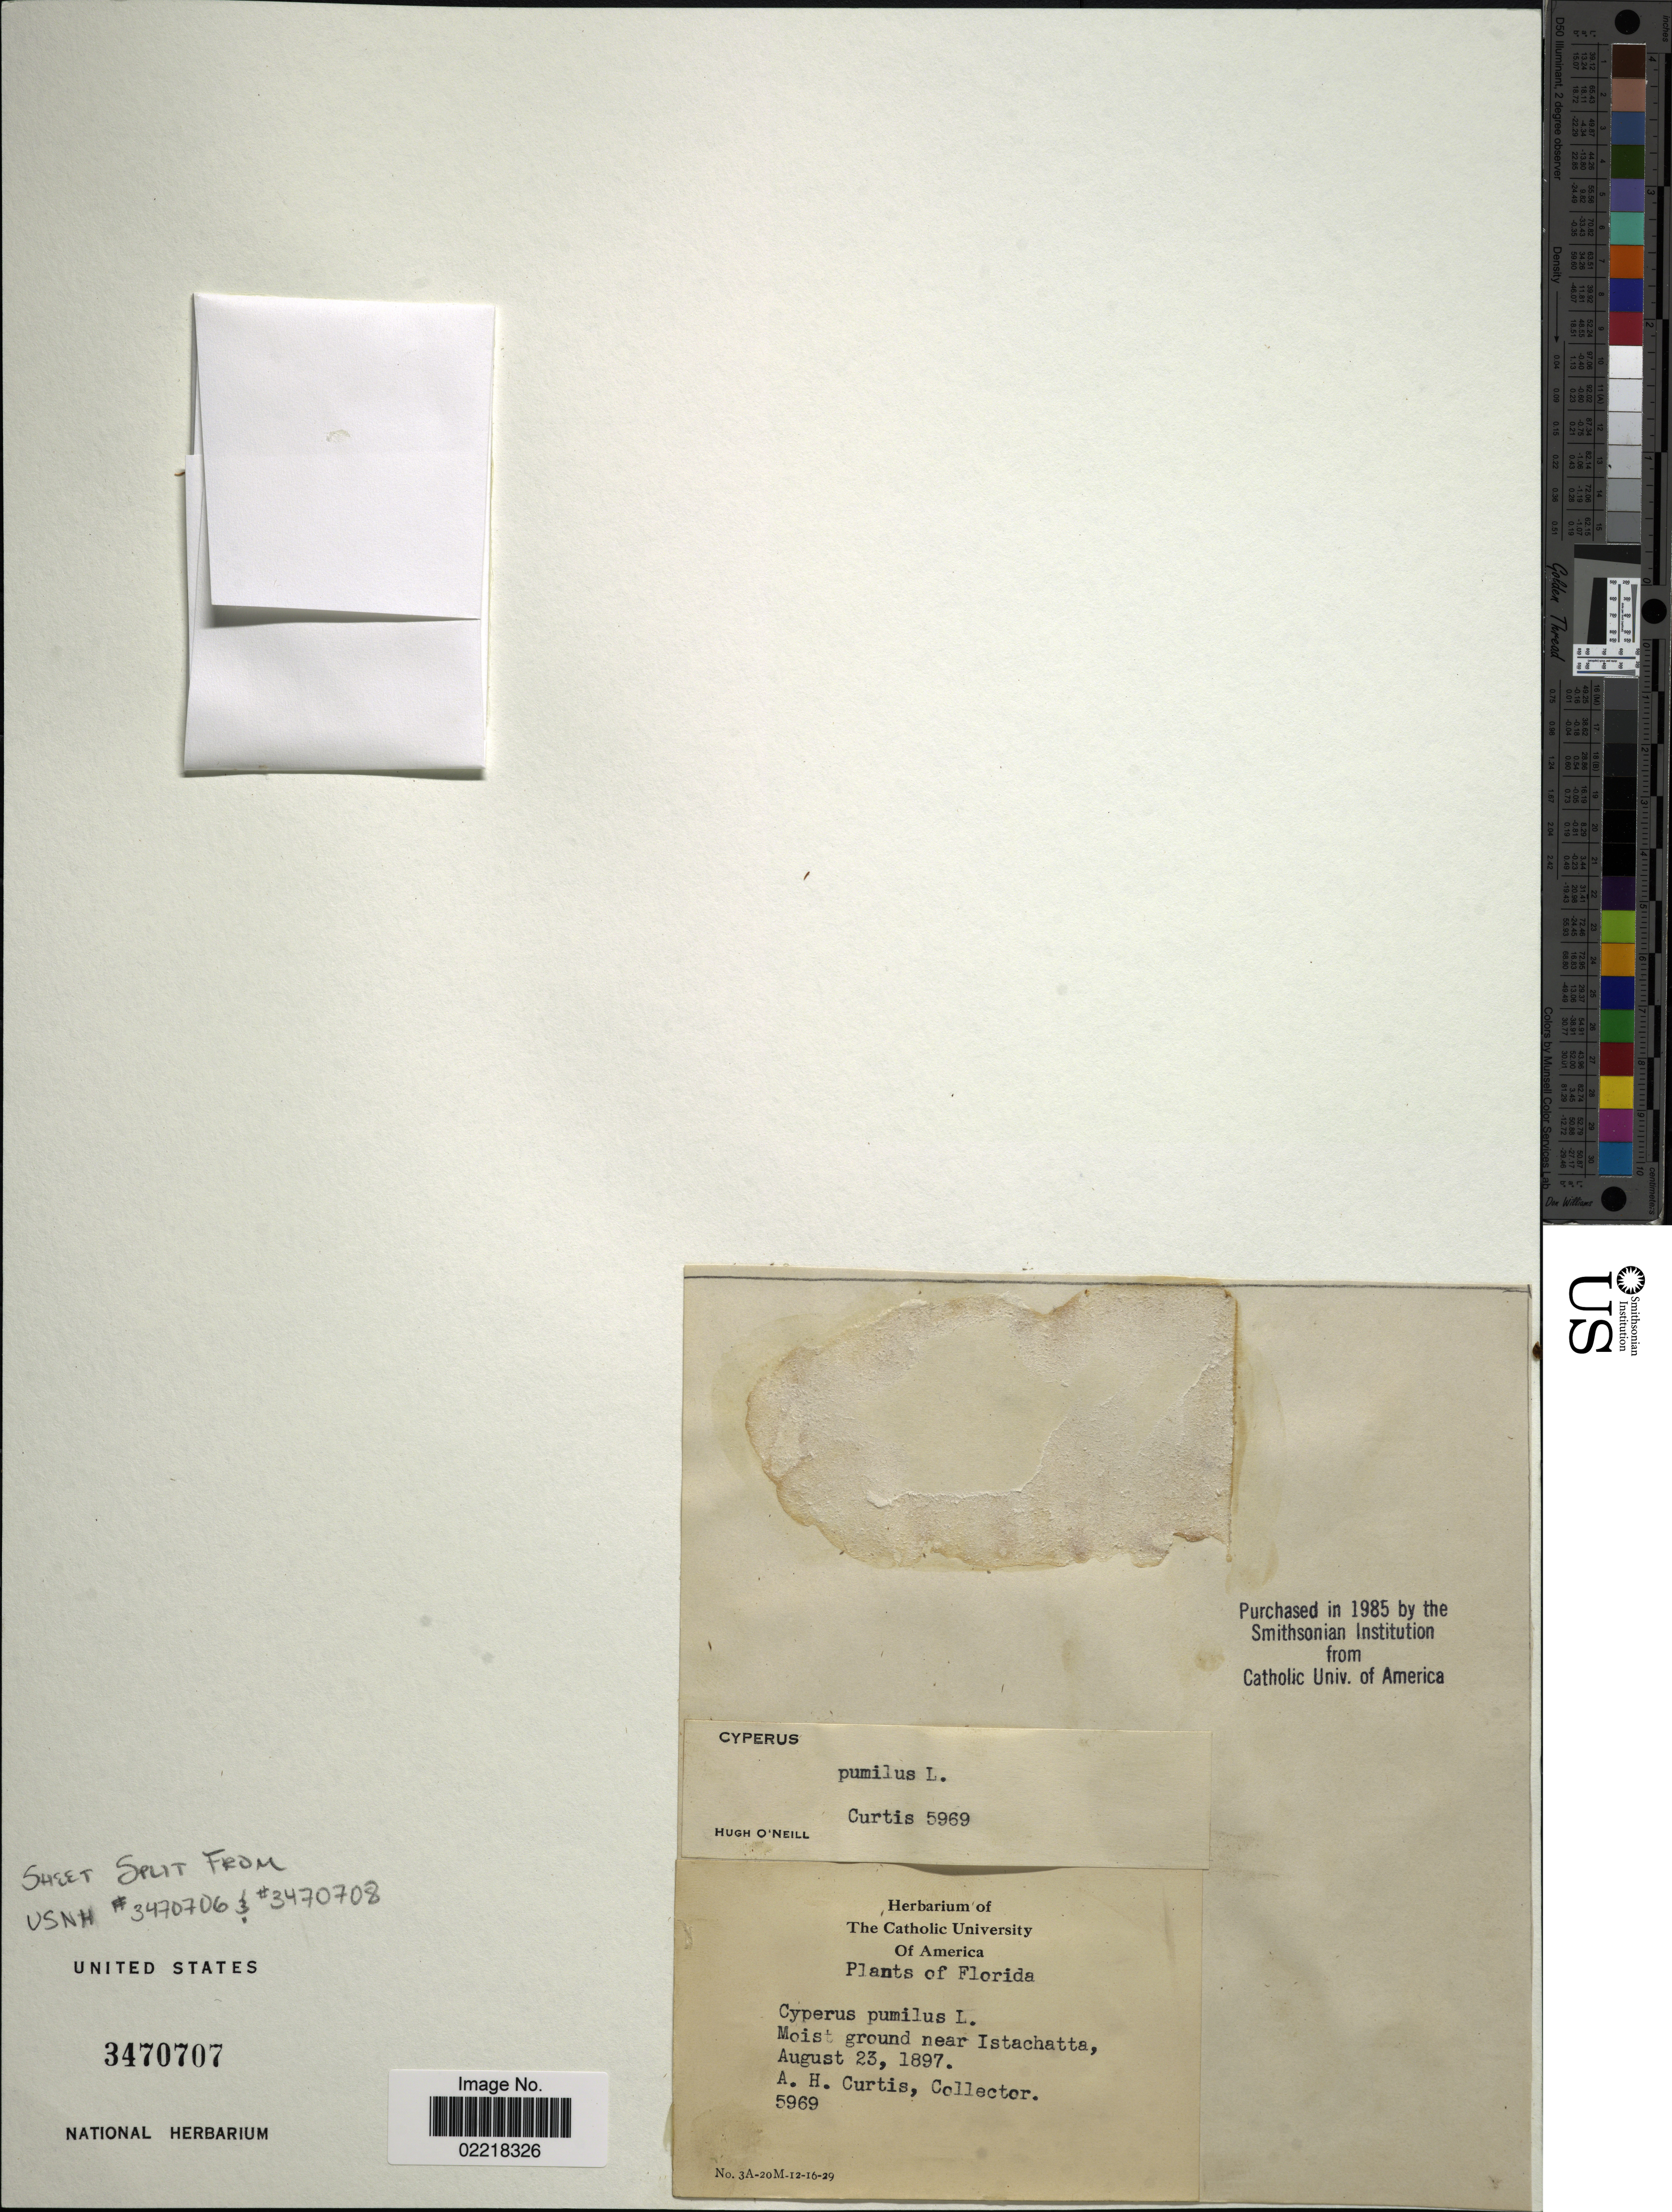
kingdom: Plantae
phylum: Tracheophyta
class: Liliopsida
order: Poales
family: Cyperaceae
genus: Cyperus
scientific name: Cyperus pumilus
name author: L.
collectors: A. H. Curtiss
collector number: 5969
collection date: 1897-08-23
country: United States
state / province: Florida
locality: Near Istachatta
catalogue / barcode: US 3470707